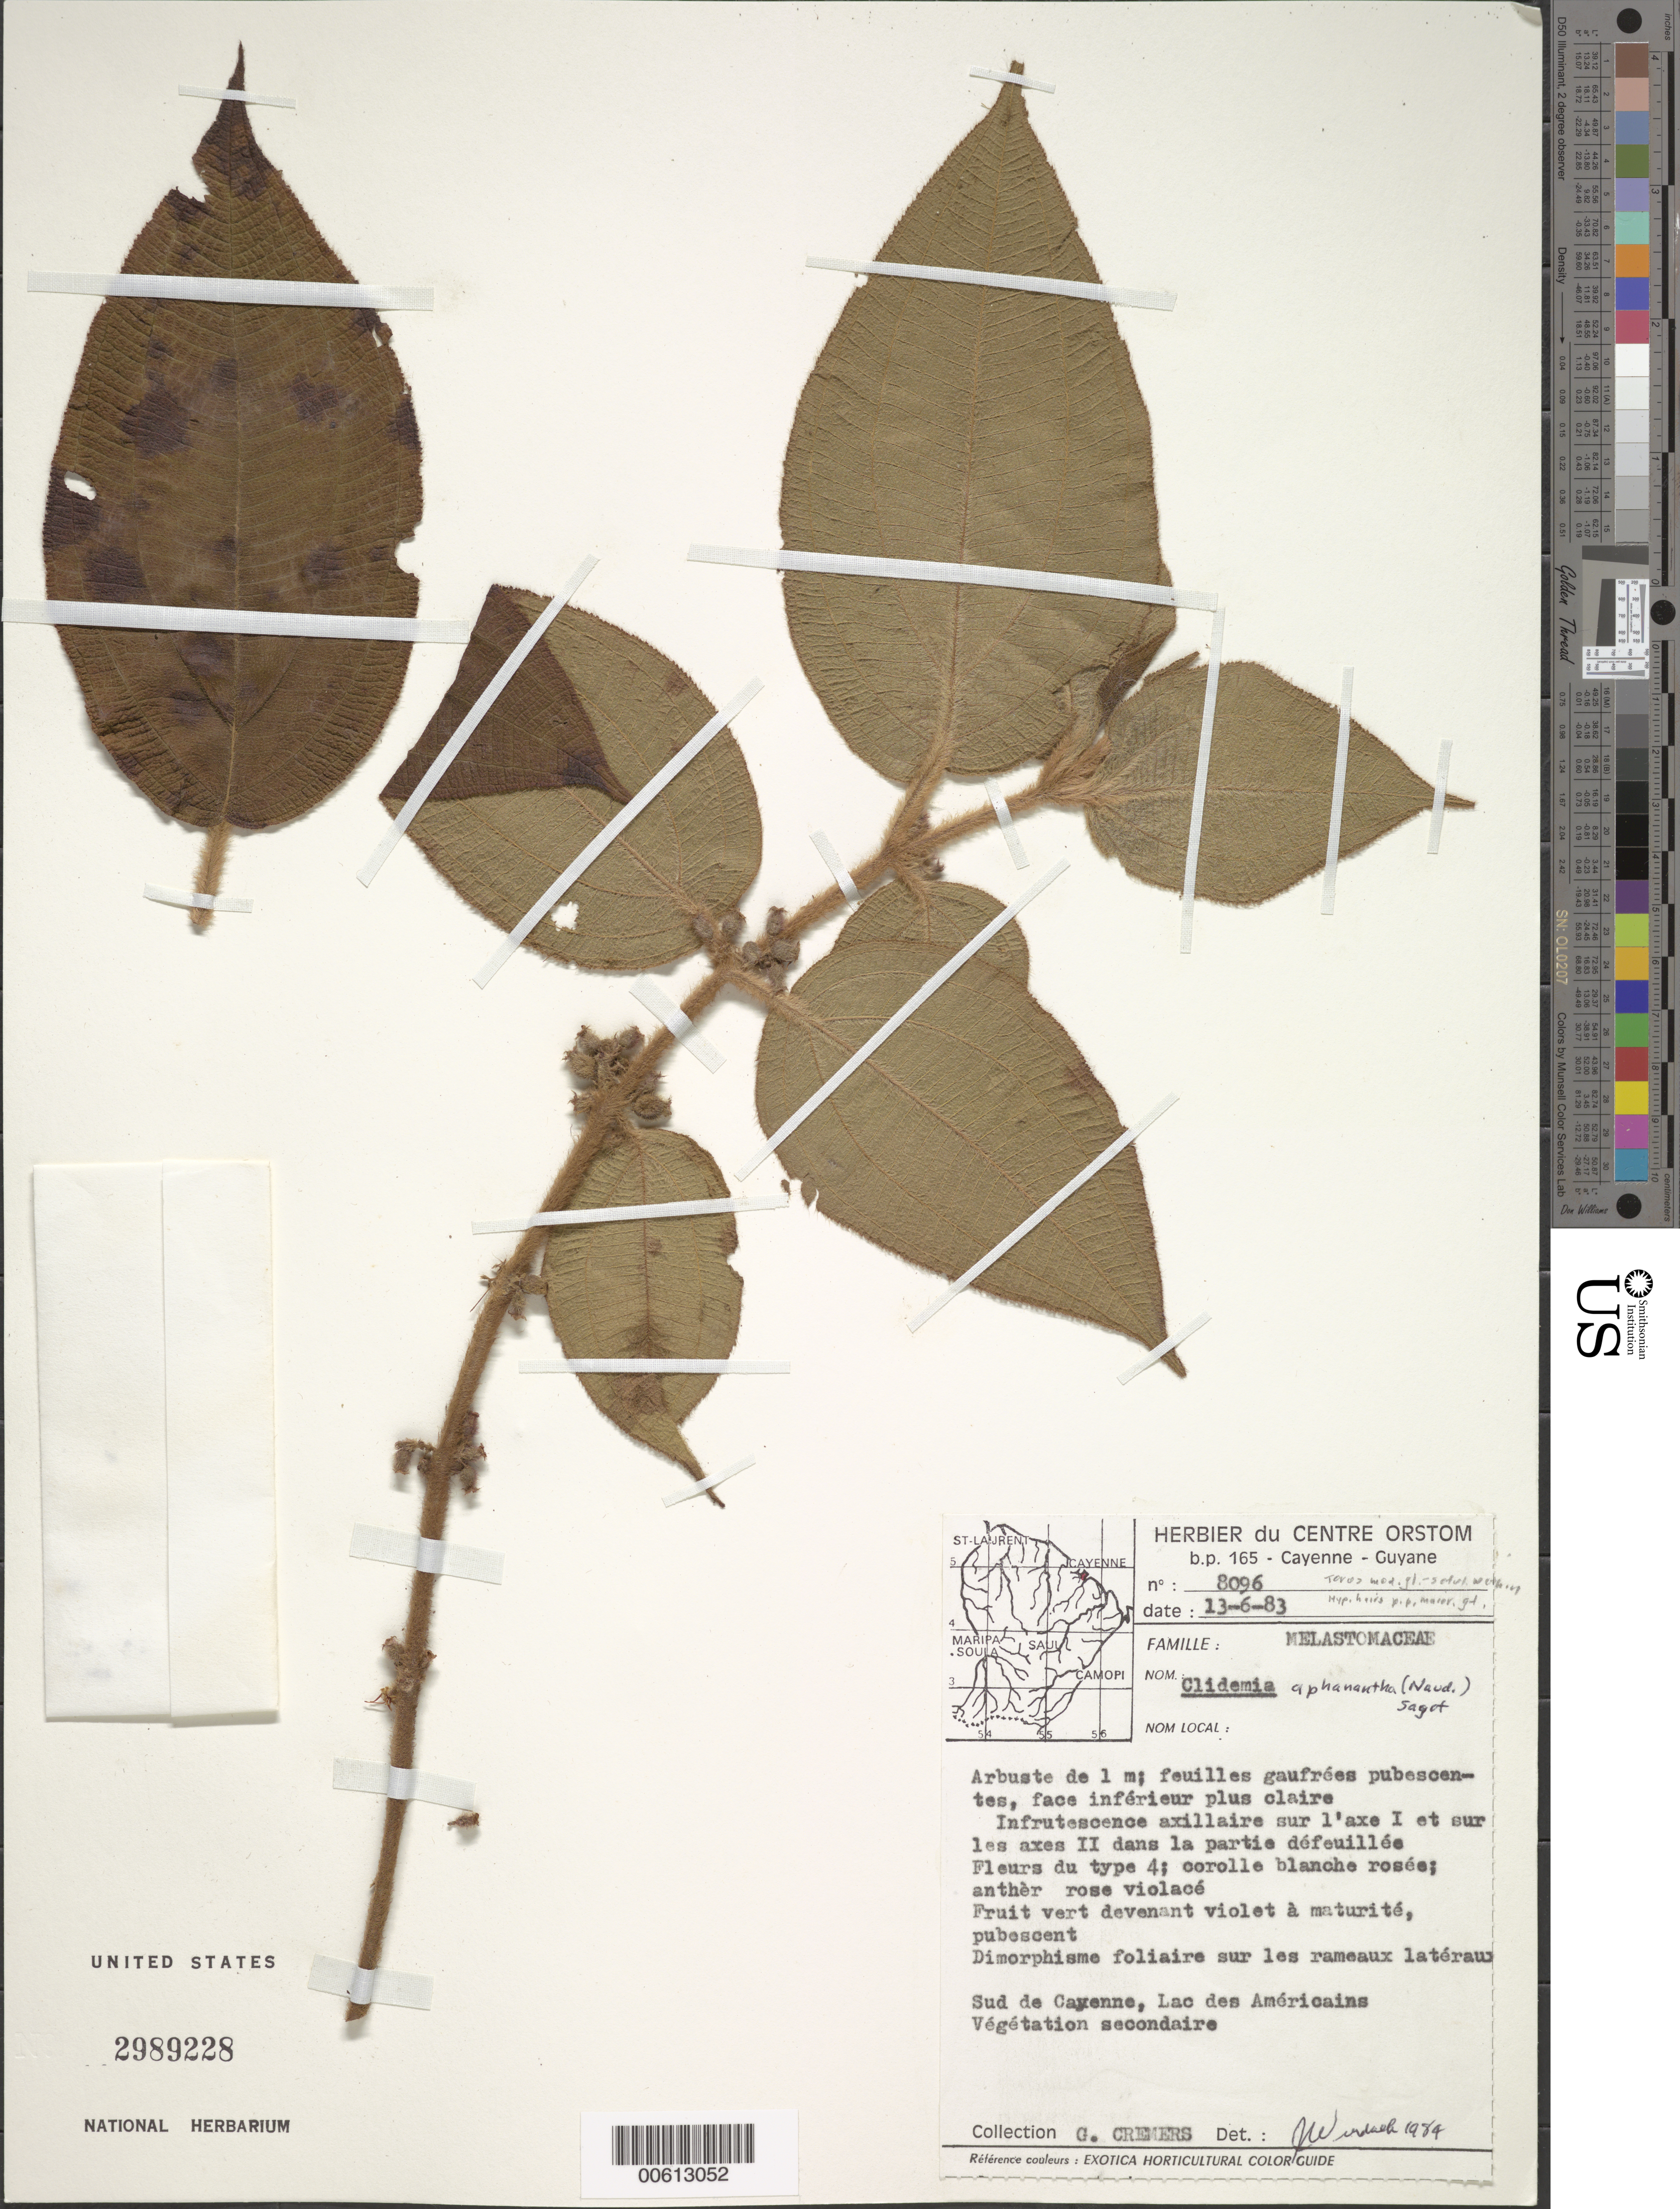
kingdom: Plantae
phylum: Tracheophyta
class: Magnoliopsida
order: Myrtales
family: Melastomataceae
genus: Clidemia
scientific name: Clidemia aphanantha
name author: (Naudin) Sagot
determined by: Wurdack, John J., (US), US (UNITED STATES)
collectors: G. Cremers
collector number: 8096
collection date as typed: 13-Jun-83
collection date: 1983-06-13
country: French Guiana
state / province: Cayenne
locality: Cayenne, S of, Lac des Américains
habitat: Vegetation secondaire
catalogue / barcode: US 2989228